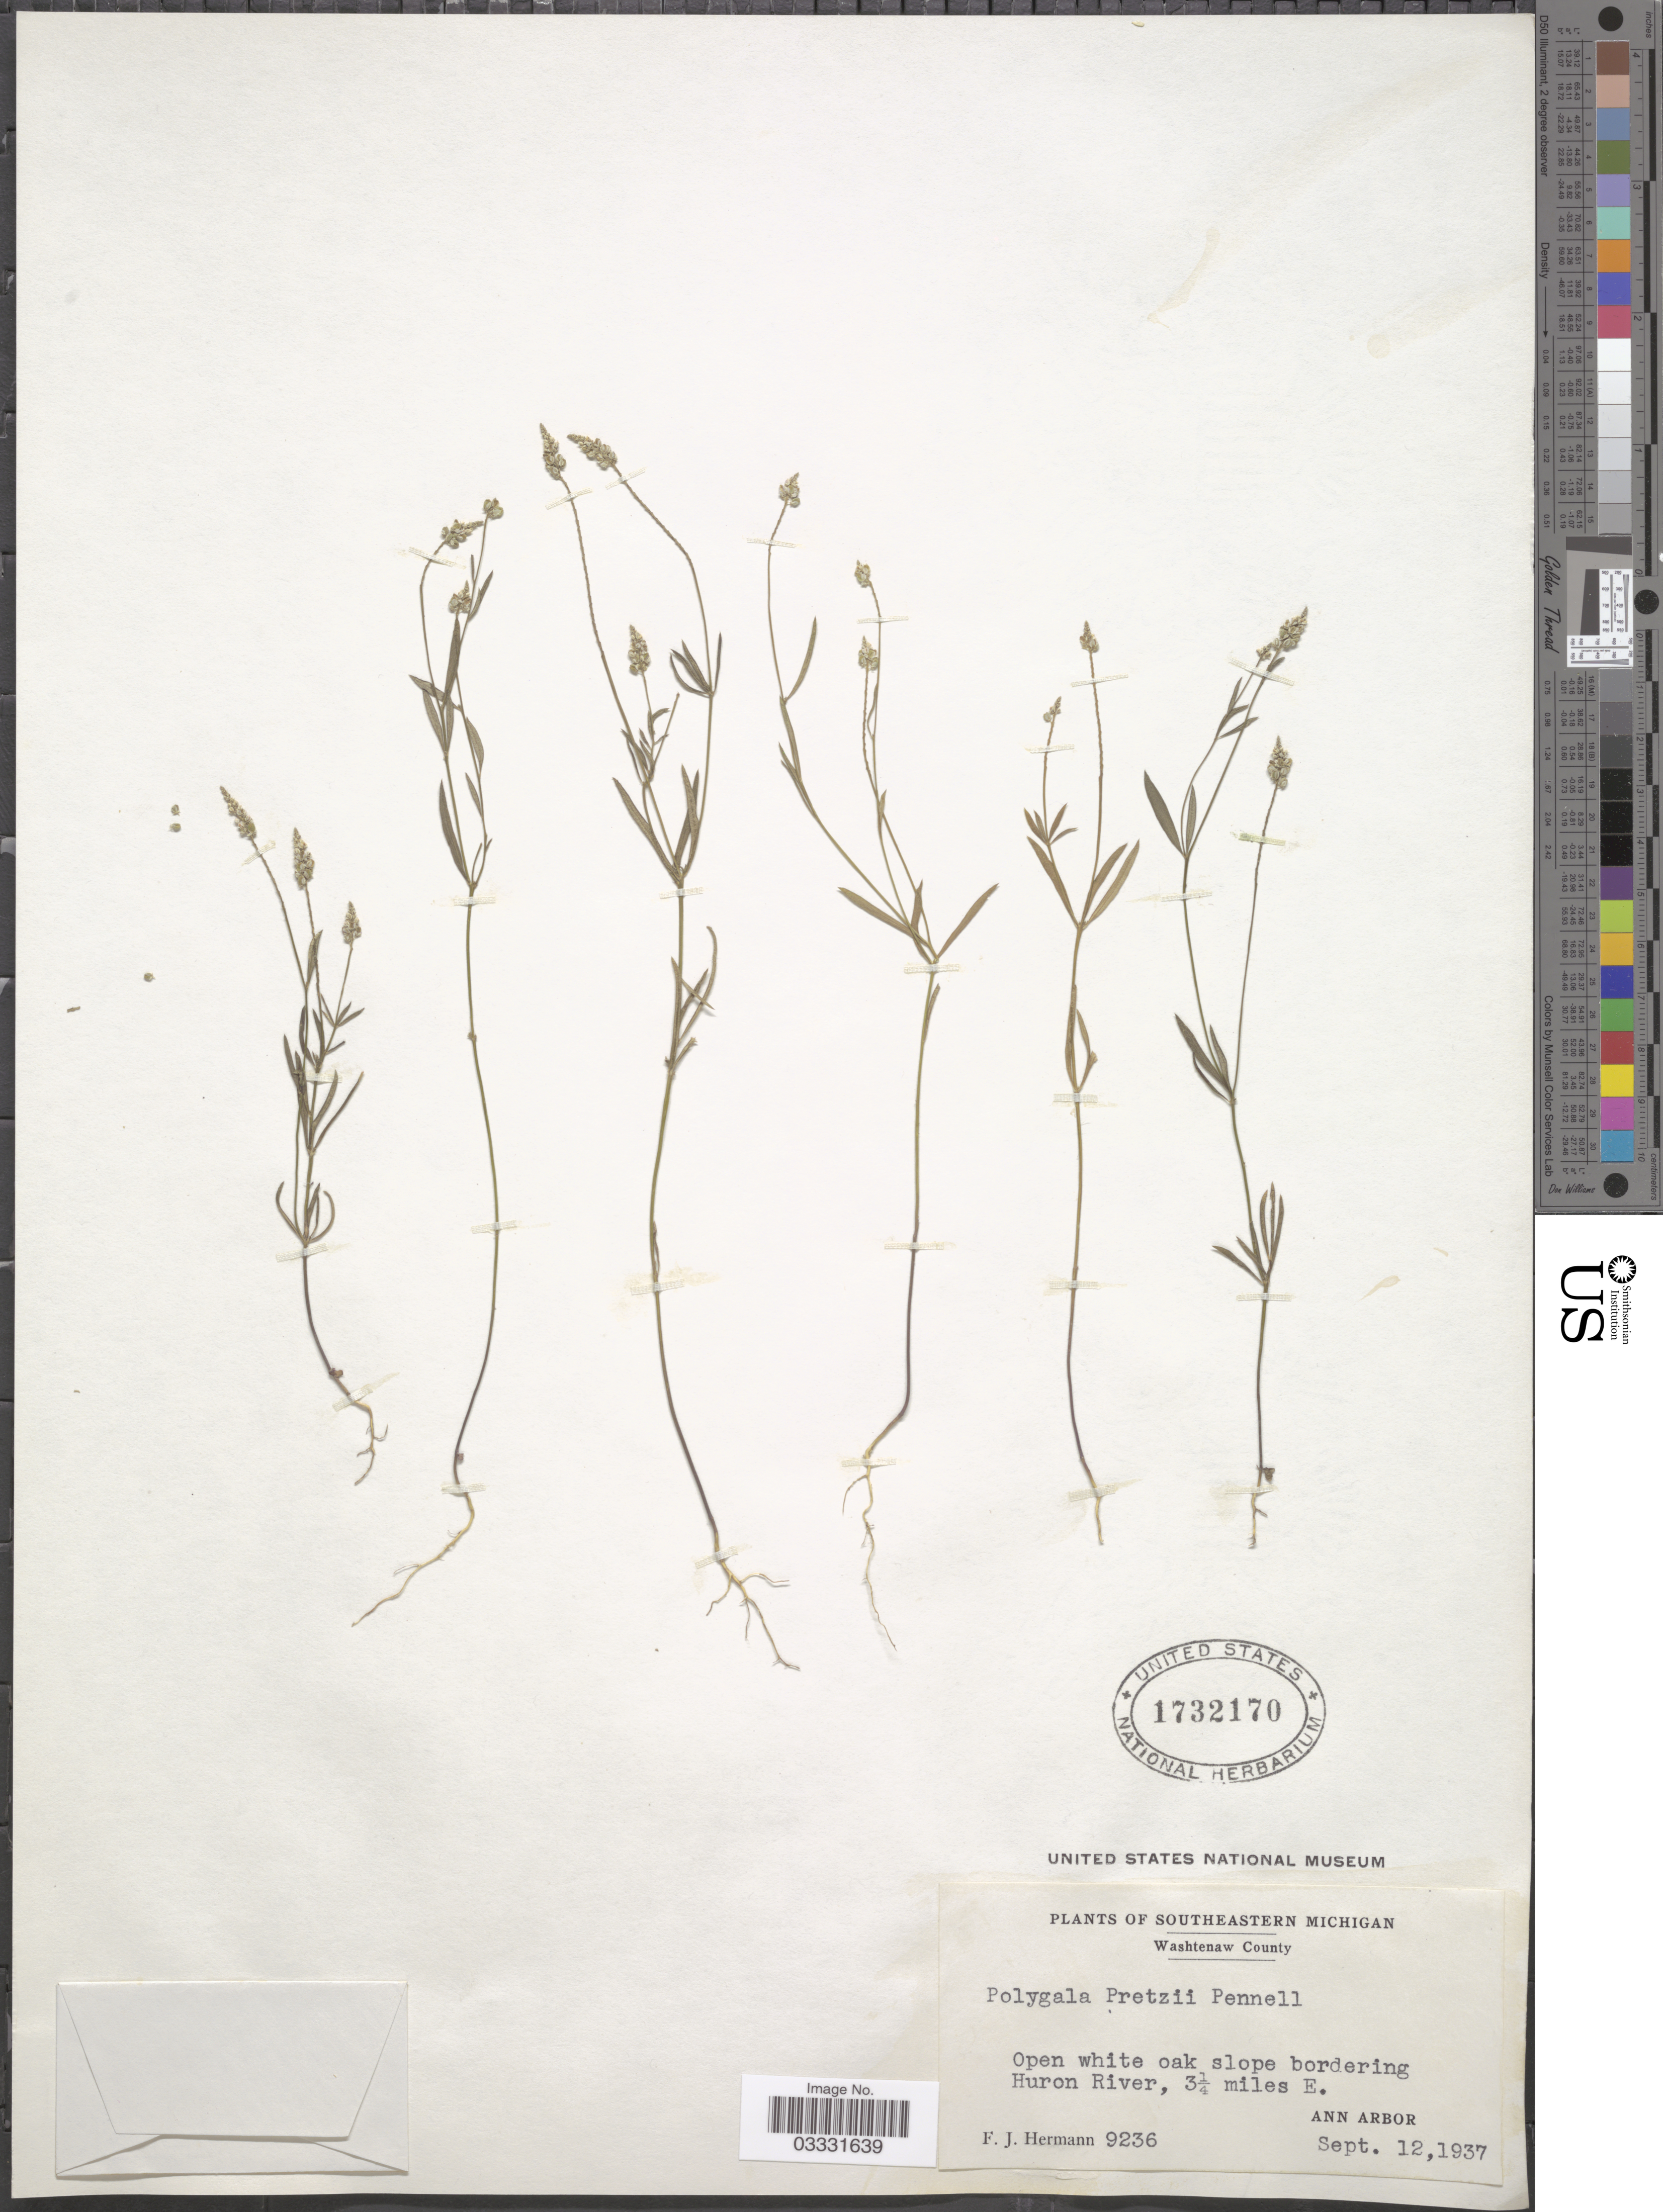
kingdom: Plantae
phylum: Tracheophyta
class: Magnoliopsida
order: Fabales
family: Polygalaceae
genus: Polygala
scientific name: Polygala pretzii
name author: Pennell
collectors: F. J. Hermann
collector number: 9236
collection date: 1937-09-12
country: United States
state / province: Michigan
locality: Southeastern Michigan. Washtenaw County. Open white oak slope bordering Huron River, 3¼ miles E. Ann Arbor.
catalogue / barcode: US 1732170